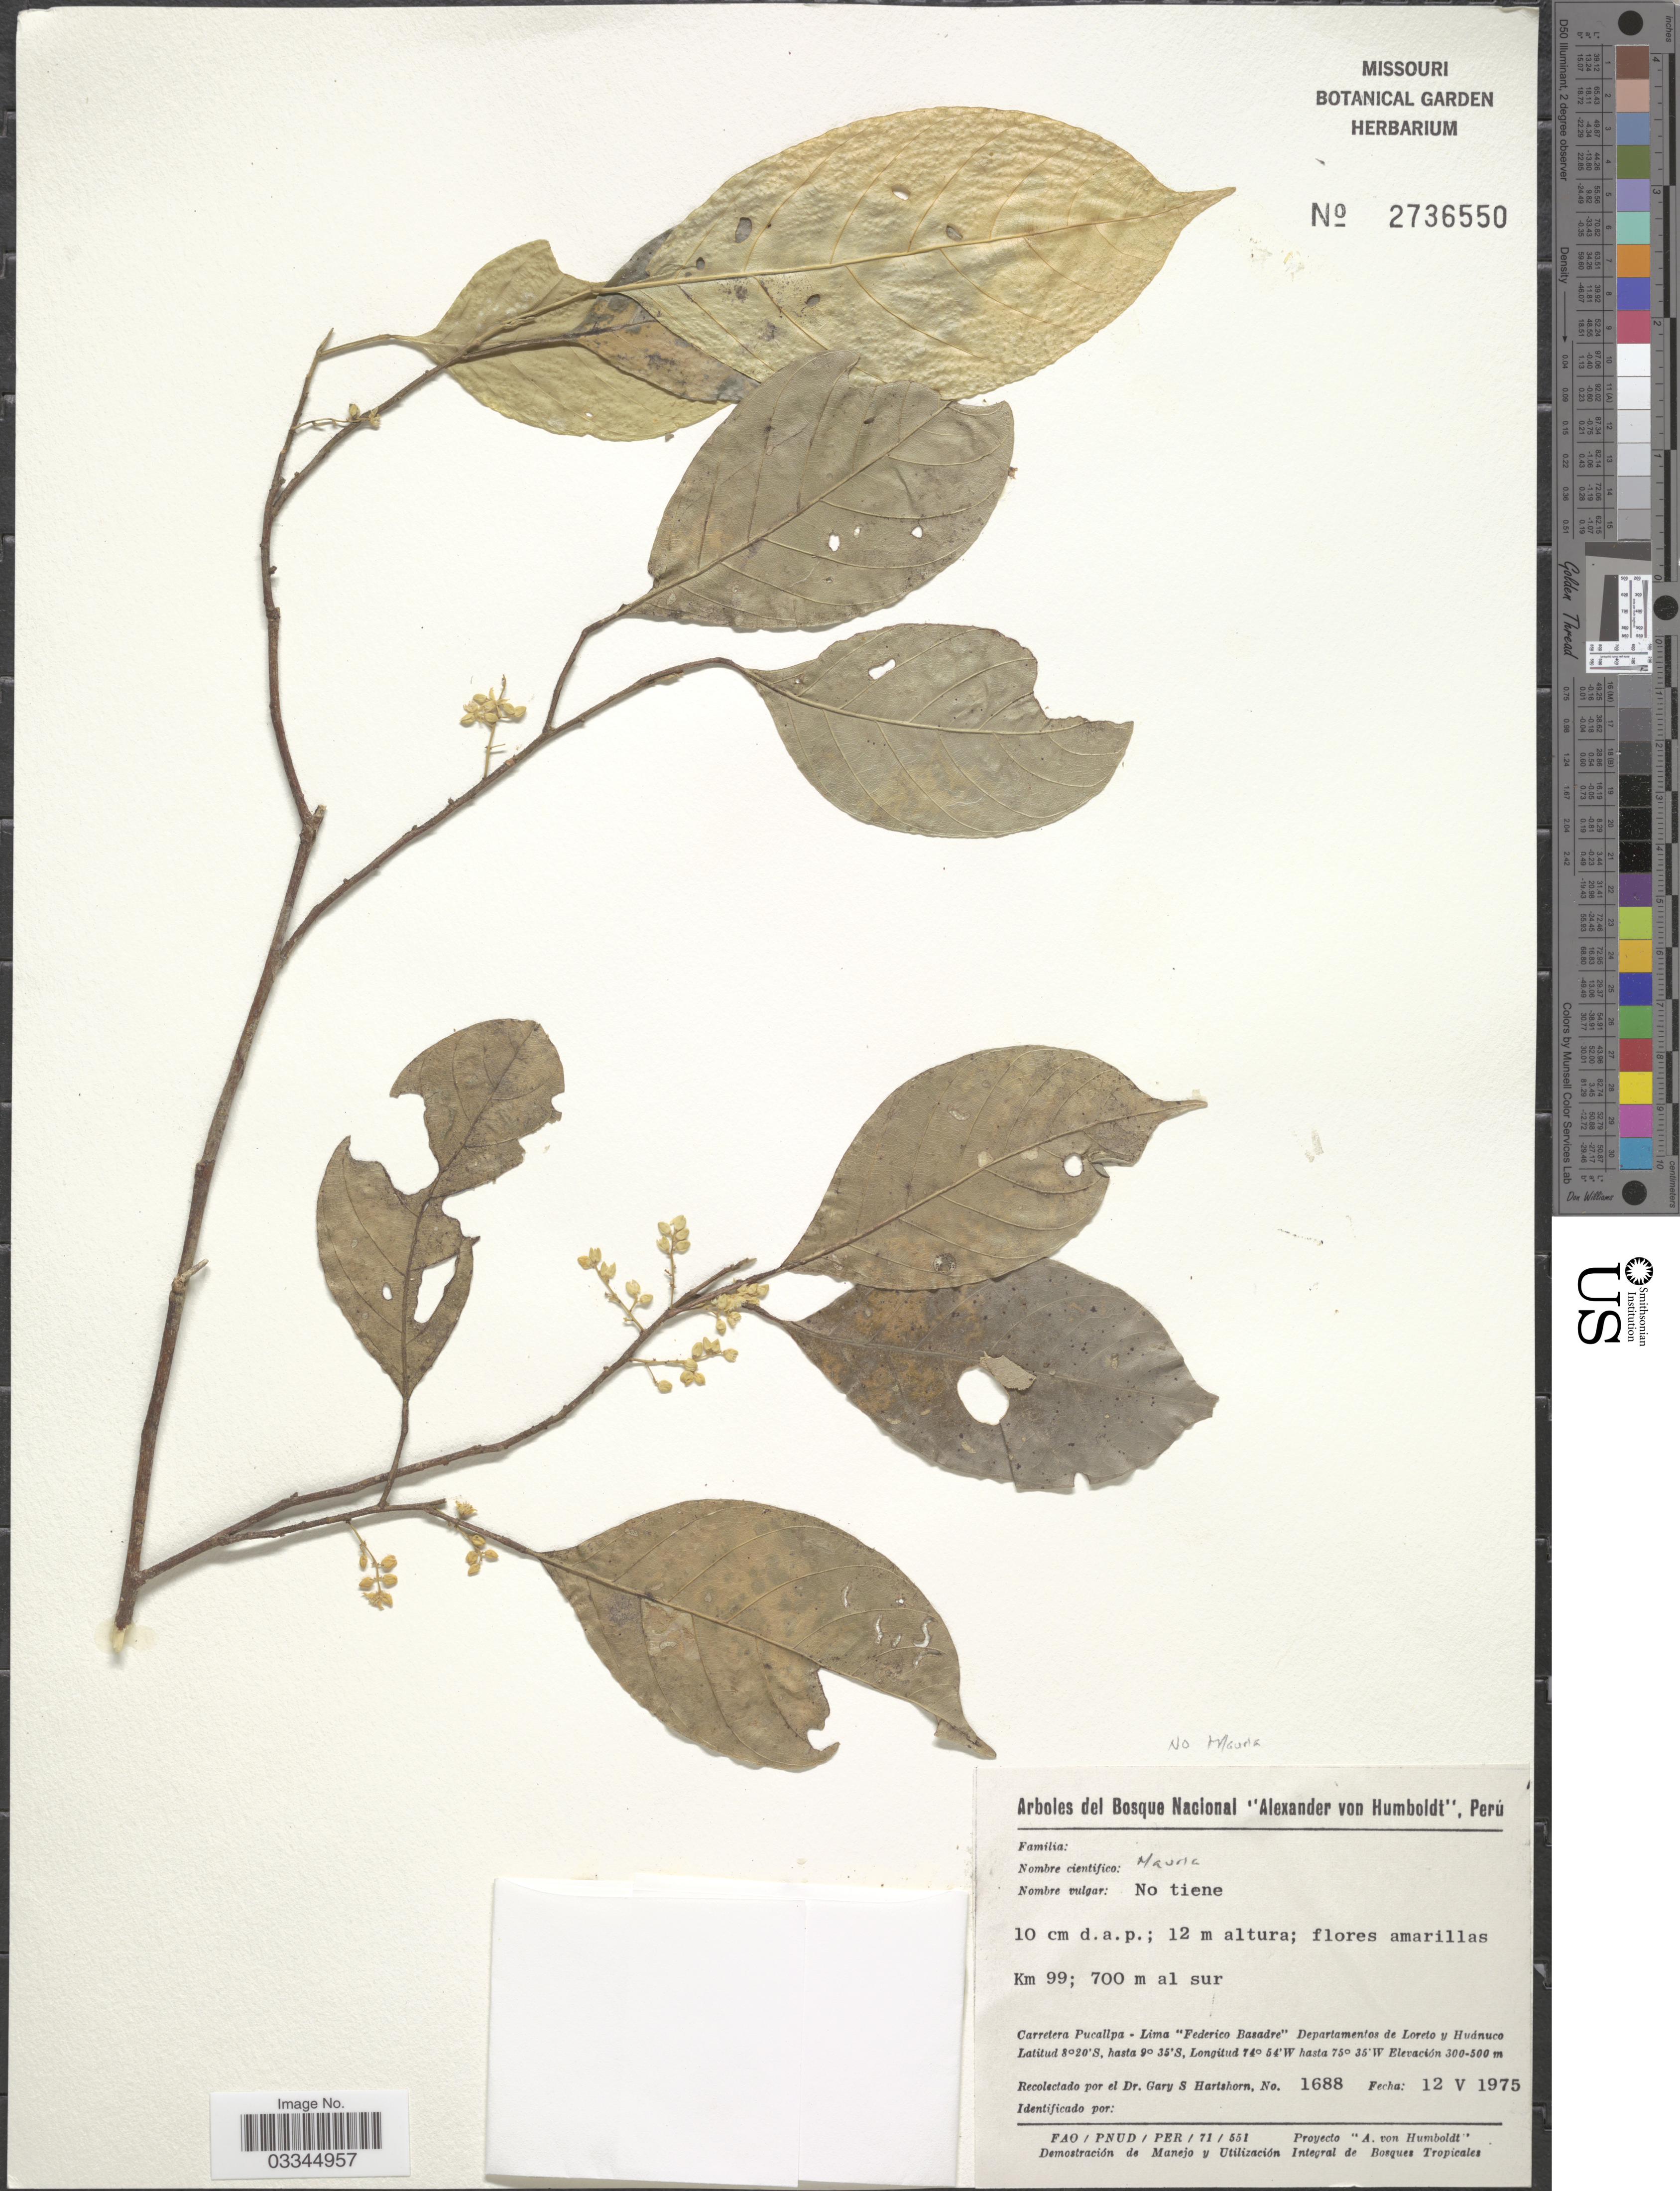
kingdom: Plantae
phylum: Tracheophyta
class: Magnoliopsida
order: Sapindales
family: Anacardiaceae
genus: Mauria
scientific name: Mauria sp.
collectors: G. Hartshorn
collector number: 1688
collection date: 1975-05-12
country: Peru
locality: Arboles del Bosque Nacional. Km 99; 700 m al sur. Carretera Pucallpa - Lima "Federico Basadre" Departamentos de Loreto y Huánuco.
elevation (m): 300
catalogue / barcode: US 2736550